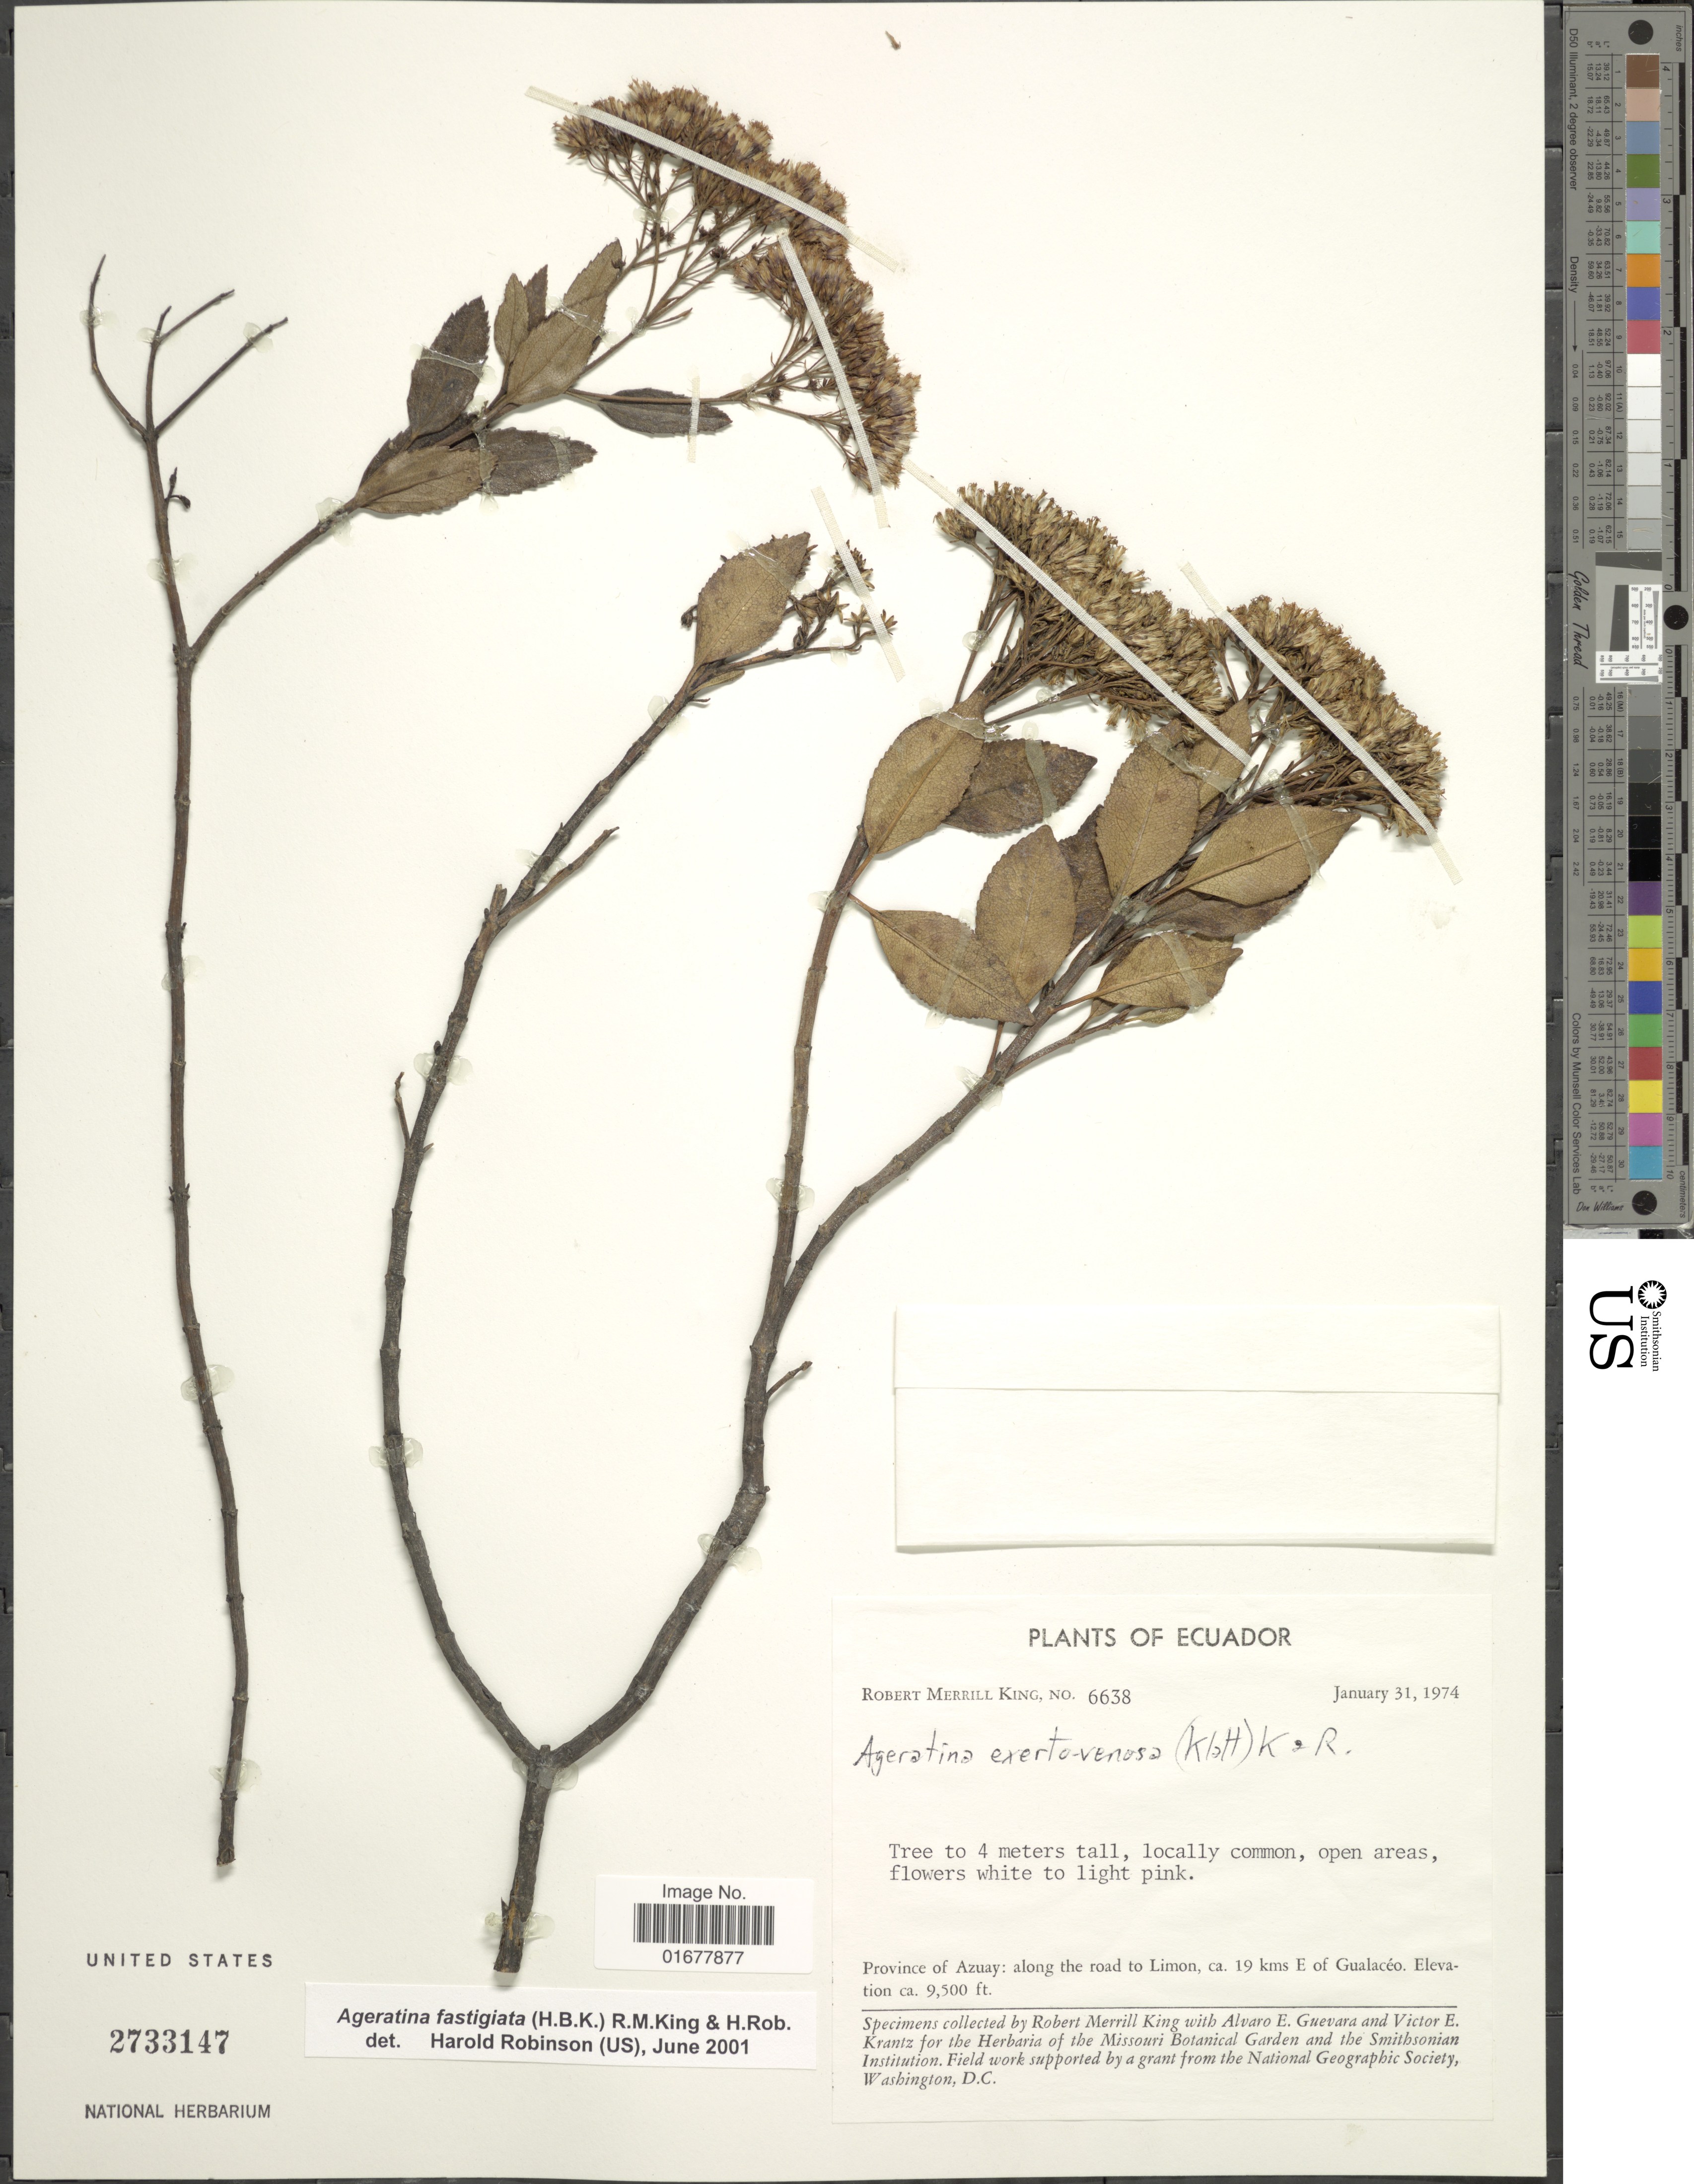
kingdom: Plantae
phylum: Tracheophyta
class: Magnoliopsida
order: Asterales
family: Asteraceae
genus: Ageratina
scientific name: Ageratina exserto-venosa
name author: (Klatt) R.M. King & H. Rob.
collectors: R. M. King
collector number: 6638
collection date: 1974-01-31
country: Ecuador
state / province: Azuay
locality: Province Of Azuay: along the road to Limon, 19 kms E of Gualaceo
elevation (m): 2896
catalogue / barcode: US 2733147